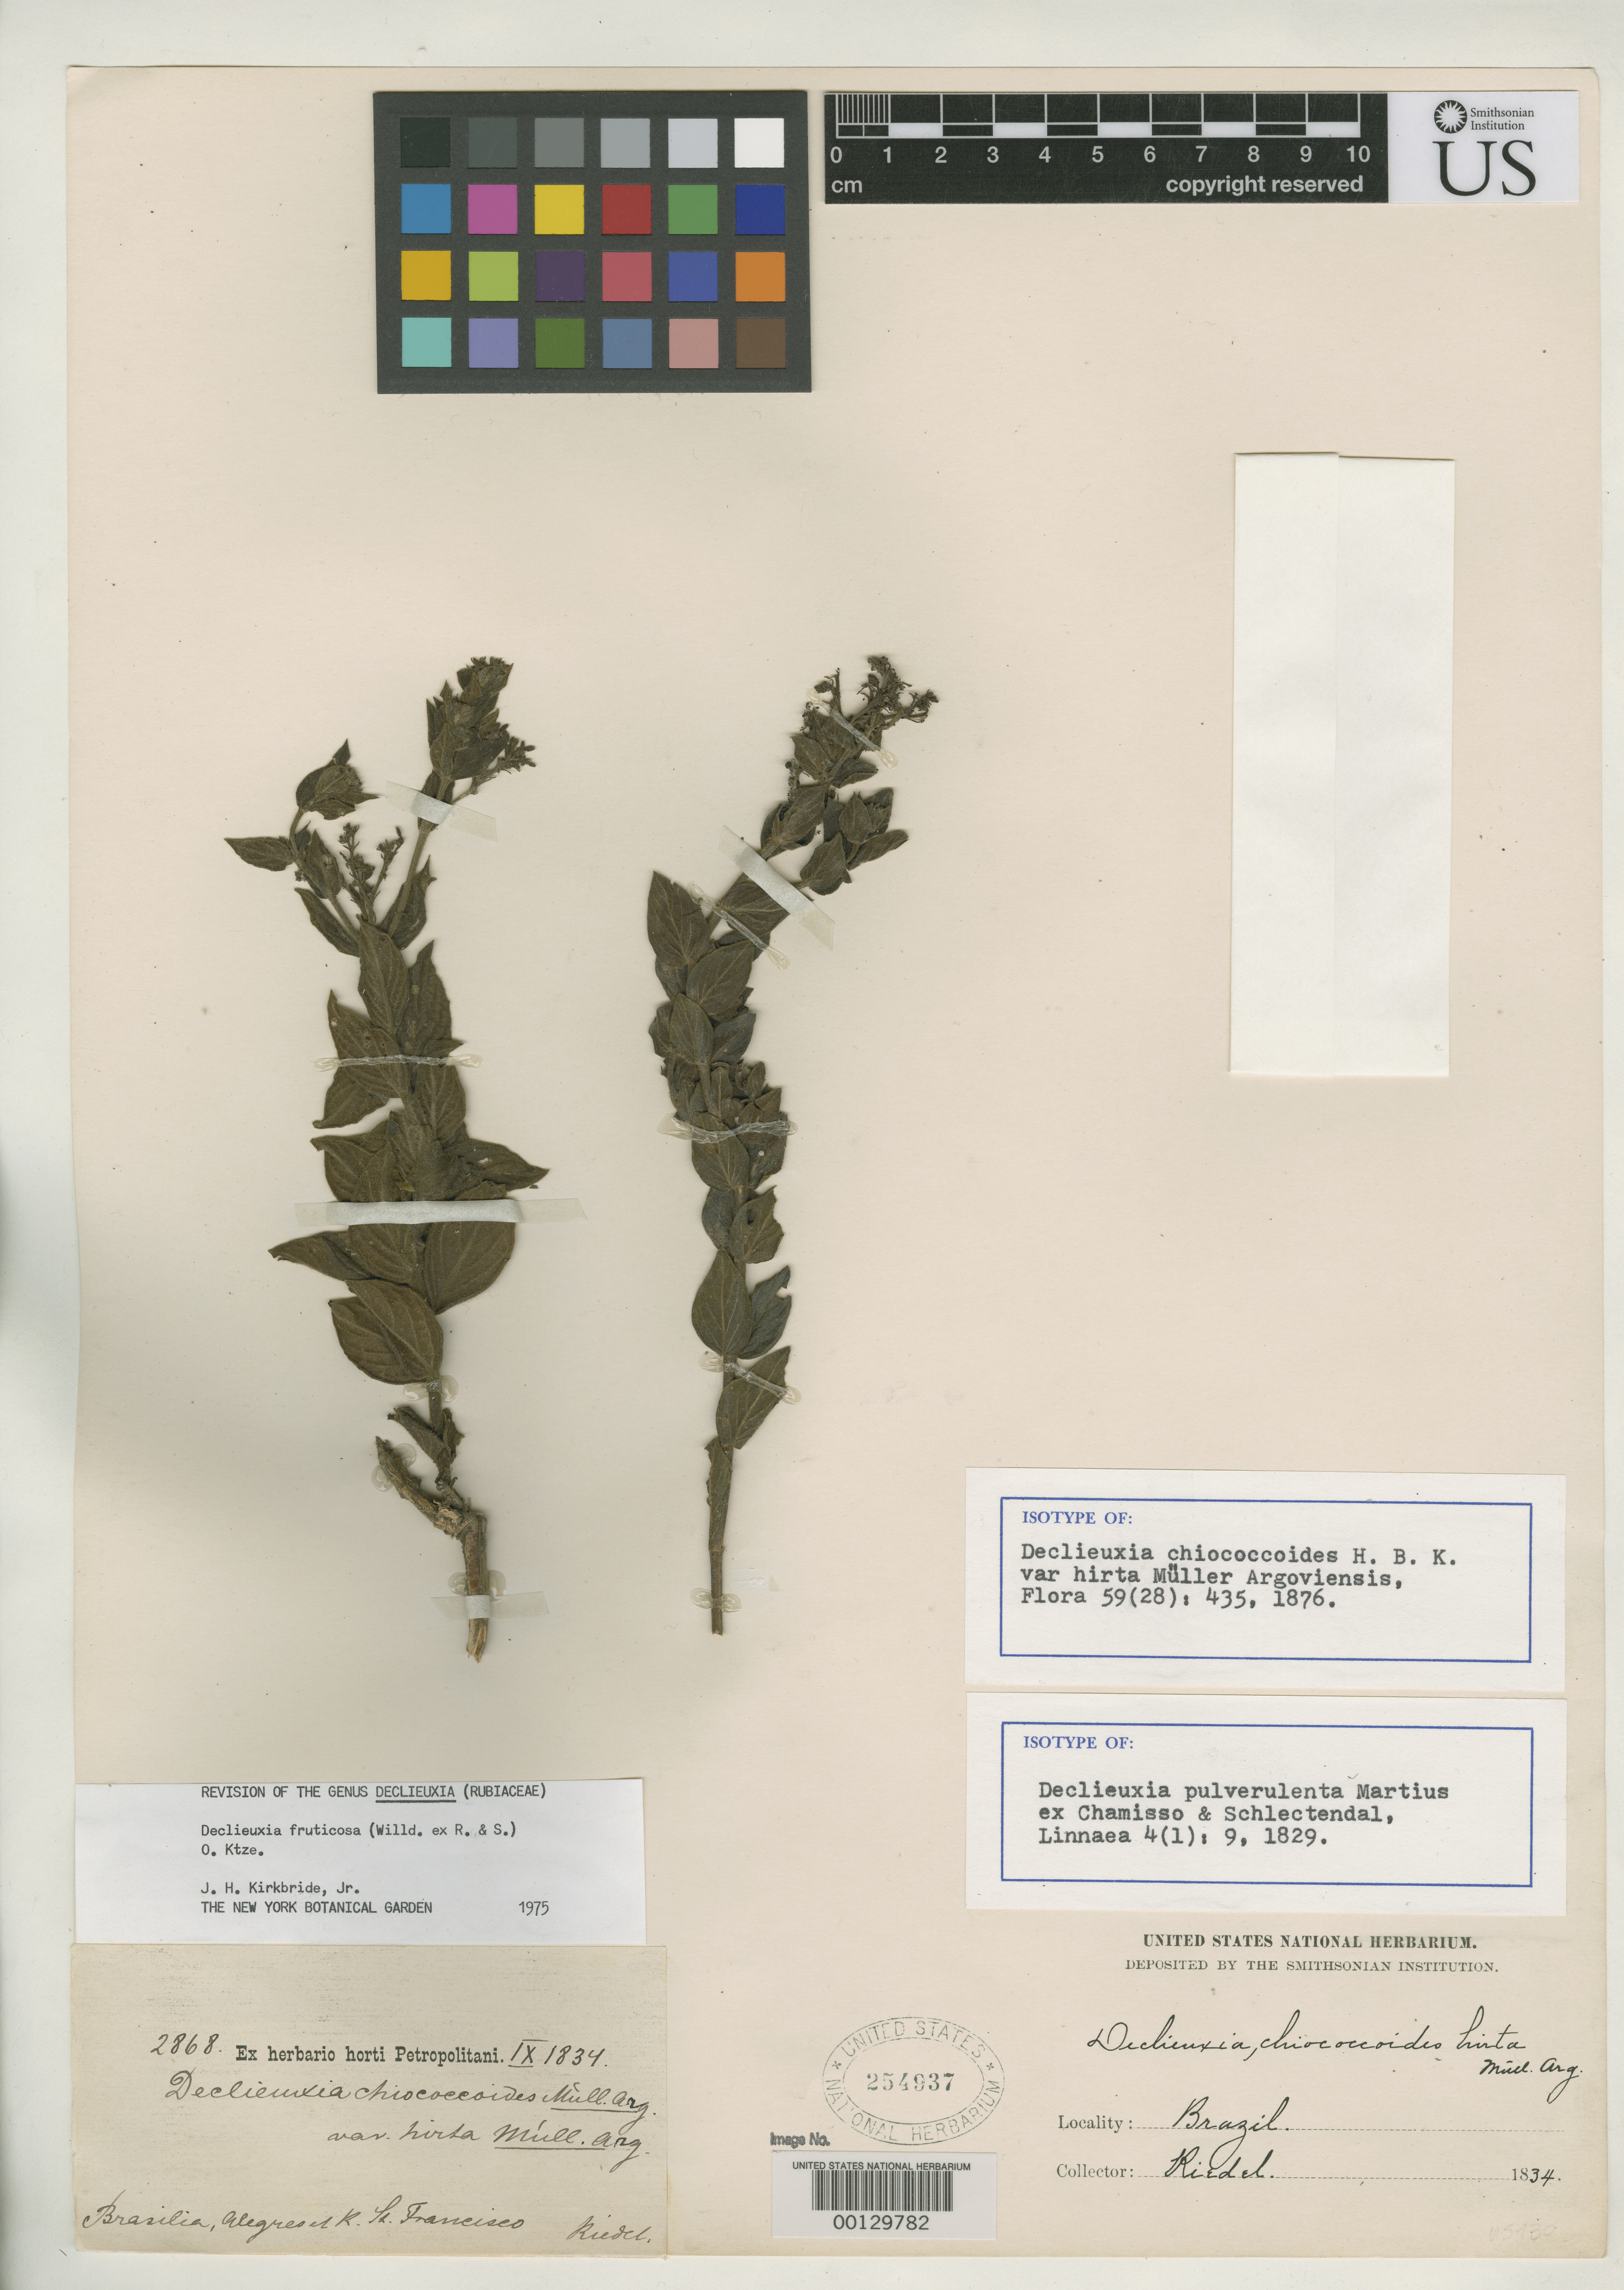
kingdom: Plantae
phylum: Tracheophyta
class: Magnoliopsida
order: Gentianales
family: Rubiaceae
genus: Declieuxia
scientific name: Declieuxia pulverulenta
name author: Mart. ex Cham. & Schltdl.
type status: Isoneotype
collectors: L. Riedel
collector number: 2868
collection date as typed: IX 1834 [is this a collection date???]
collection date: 1834-09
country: Brazil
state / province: Minas Gerais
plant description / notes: Apparently not original material (if date "IX 1834" on label is collection date); Kirkbride (1976) cites neotype with collection date of Nov. 1834, apparently in error [BR specimen annotated as neotype is also "Sept. 34"]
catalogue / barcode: US 254937